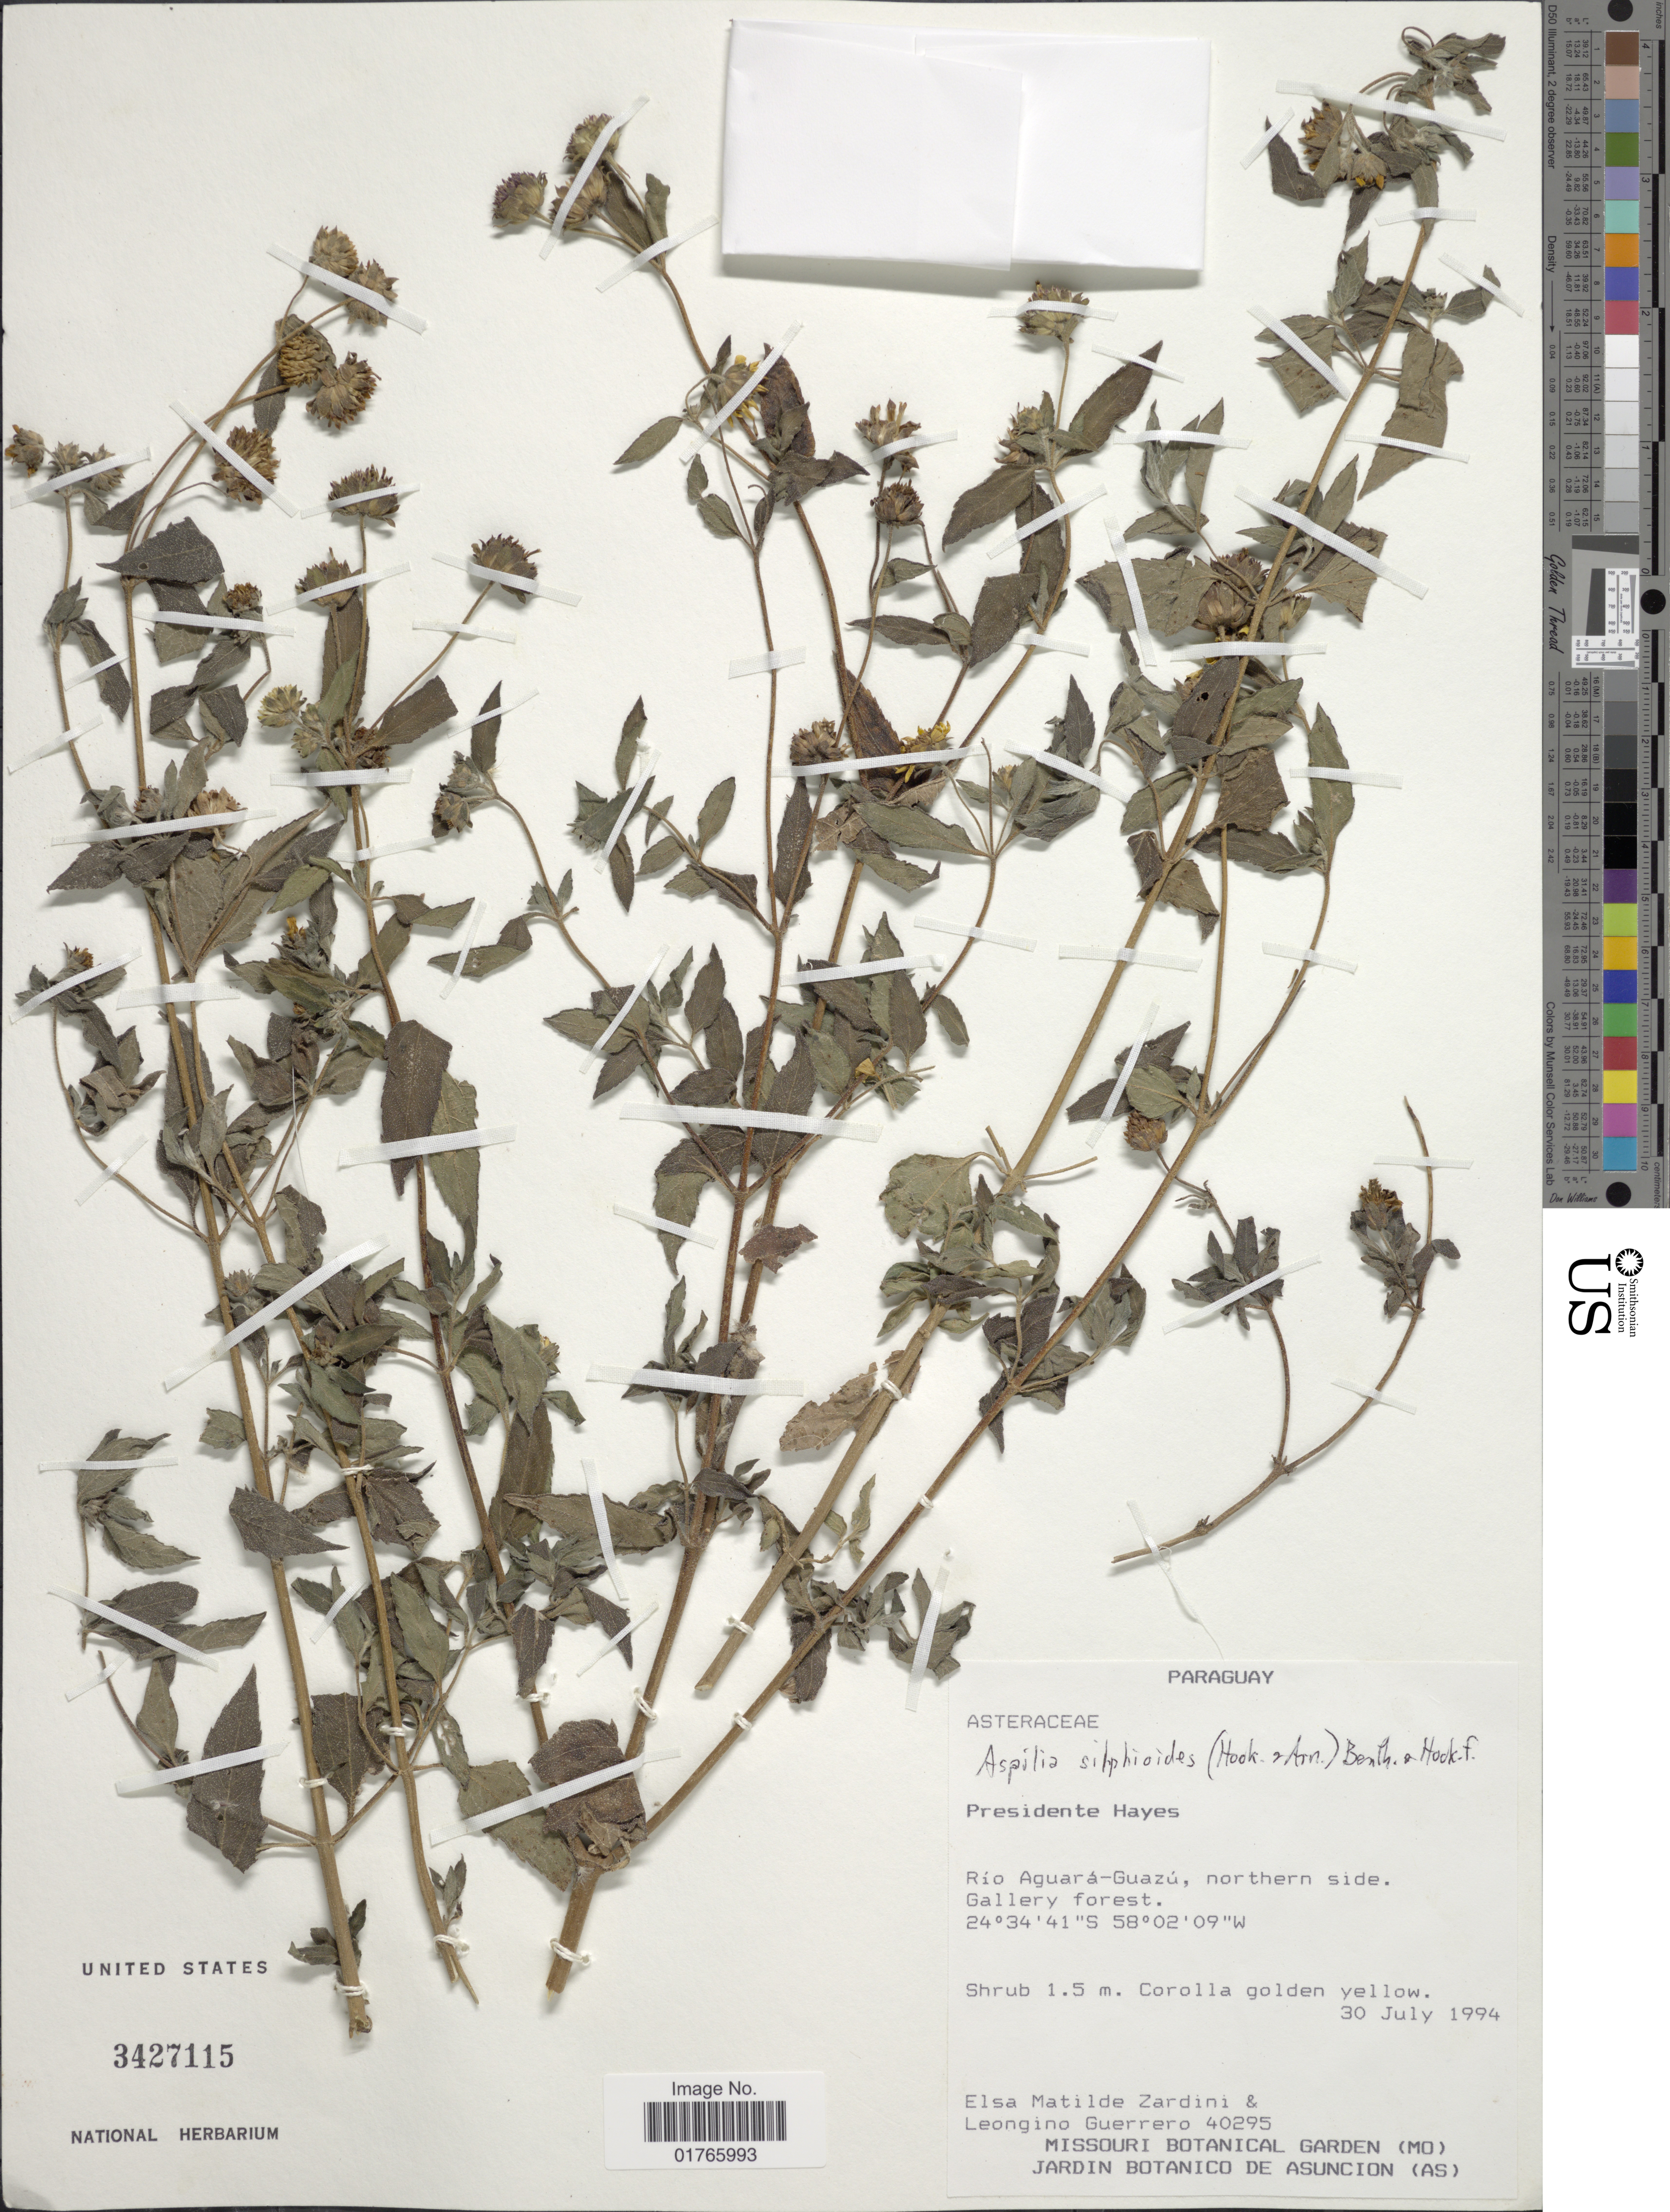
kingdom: Plantae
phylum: Tracheophyta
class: Magnoliopsida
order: Asterales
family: Asteraceae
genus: Aspilia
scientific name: Aspilia silphioides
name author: (Hook. & Arn.) Benth. ex Benth. & Hook. f.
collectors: E. M. Zardini & L. Guerrero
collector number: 40295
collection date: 1994-07-30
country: Paraguay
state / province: Presidente Hayes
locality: Rio Aguara-Guazu, northern side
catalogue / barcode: US 3427115